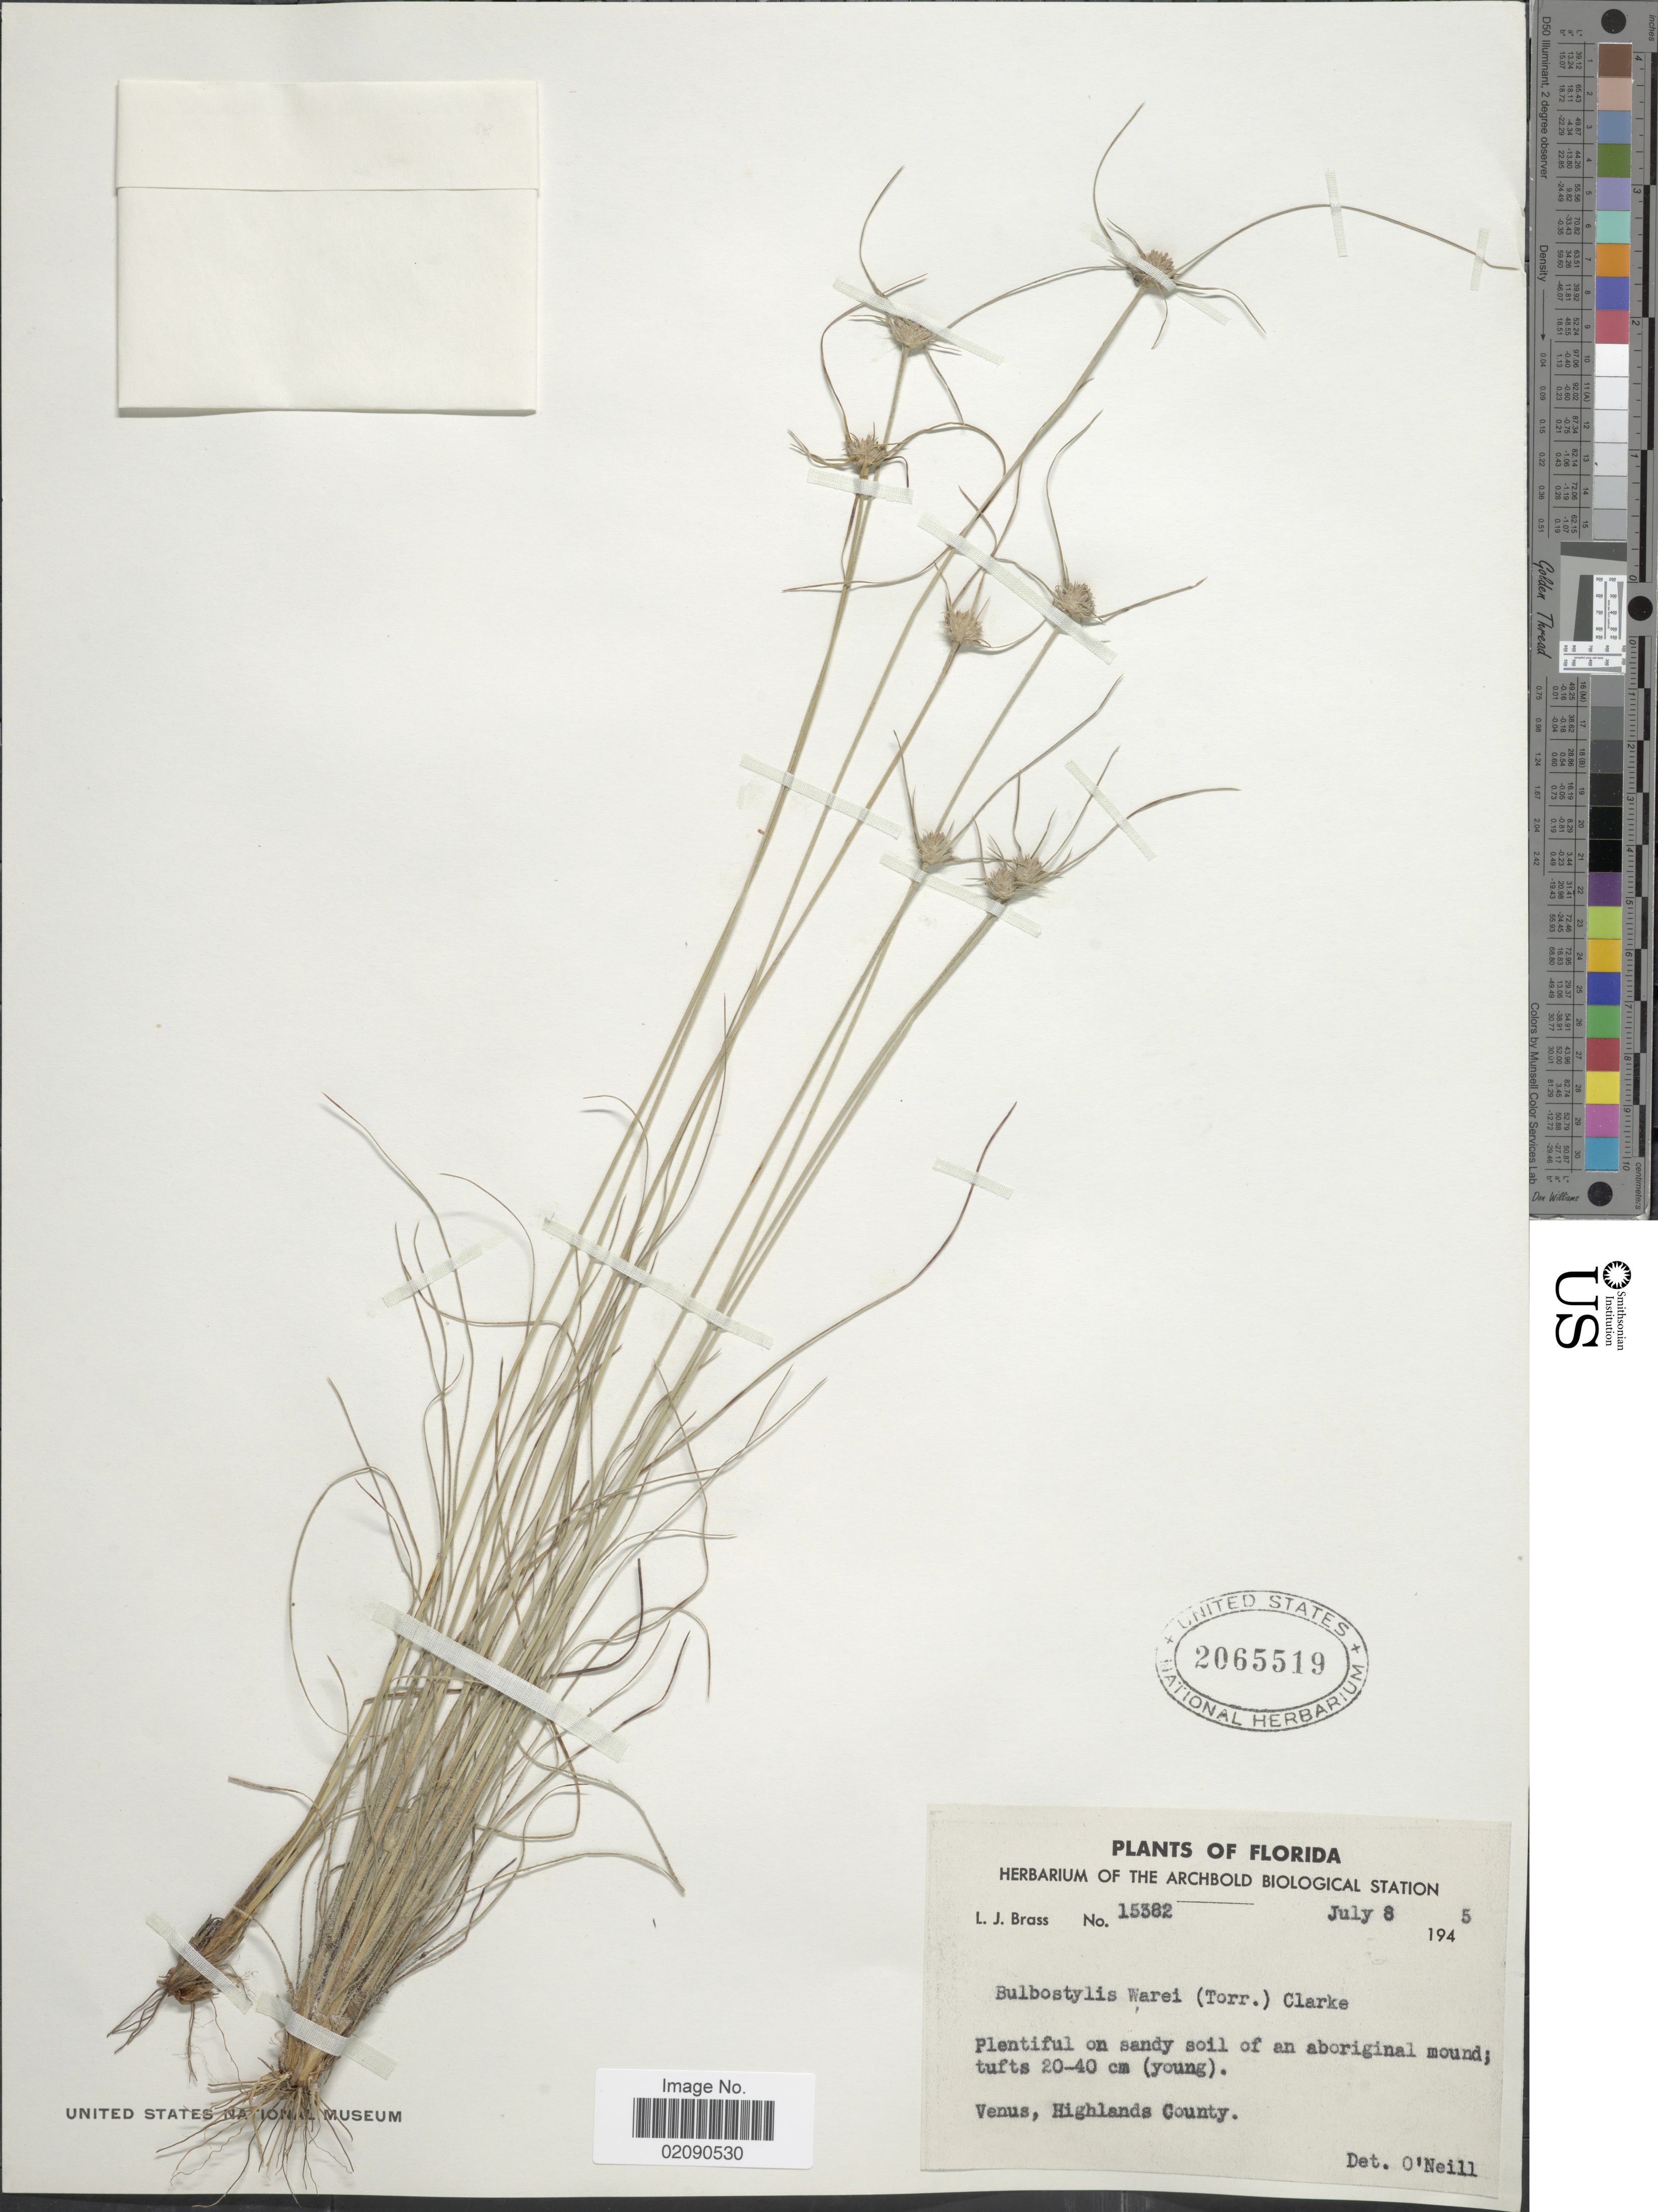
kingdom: Plantae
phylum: Tracheophyta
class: Liliopsida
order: Poales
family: Cyperaceae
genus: Bulbostylis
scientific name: Bulbostylis warei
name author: (Torr.) C.B. Clarke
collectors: L. J. Brass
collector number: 15382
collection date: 1945-07-08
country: United States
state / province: Florida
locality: Venus, Highlands County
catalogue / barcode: US 2065519